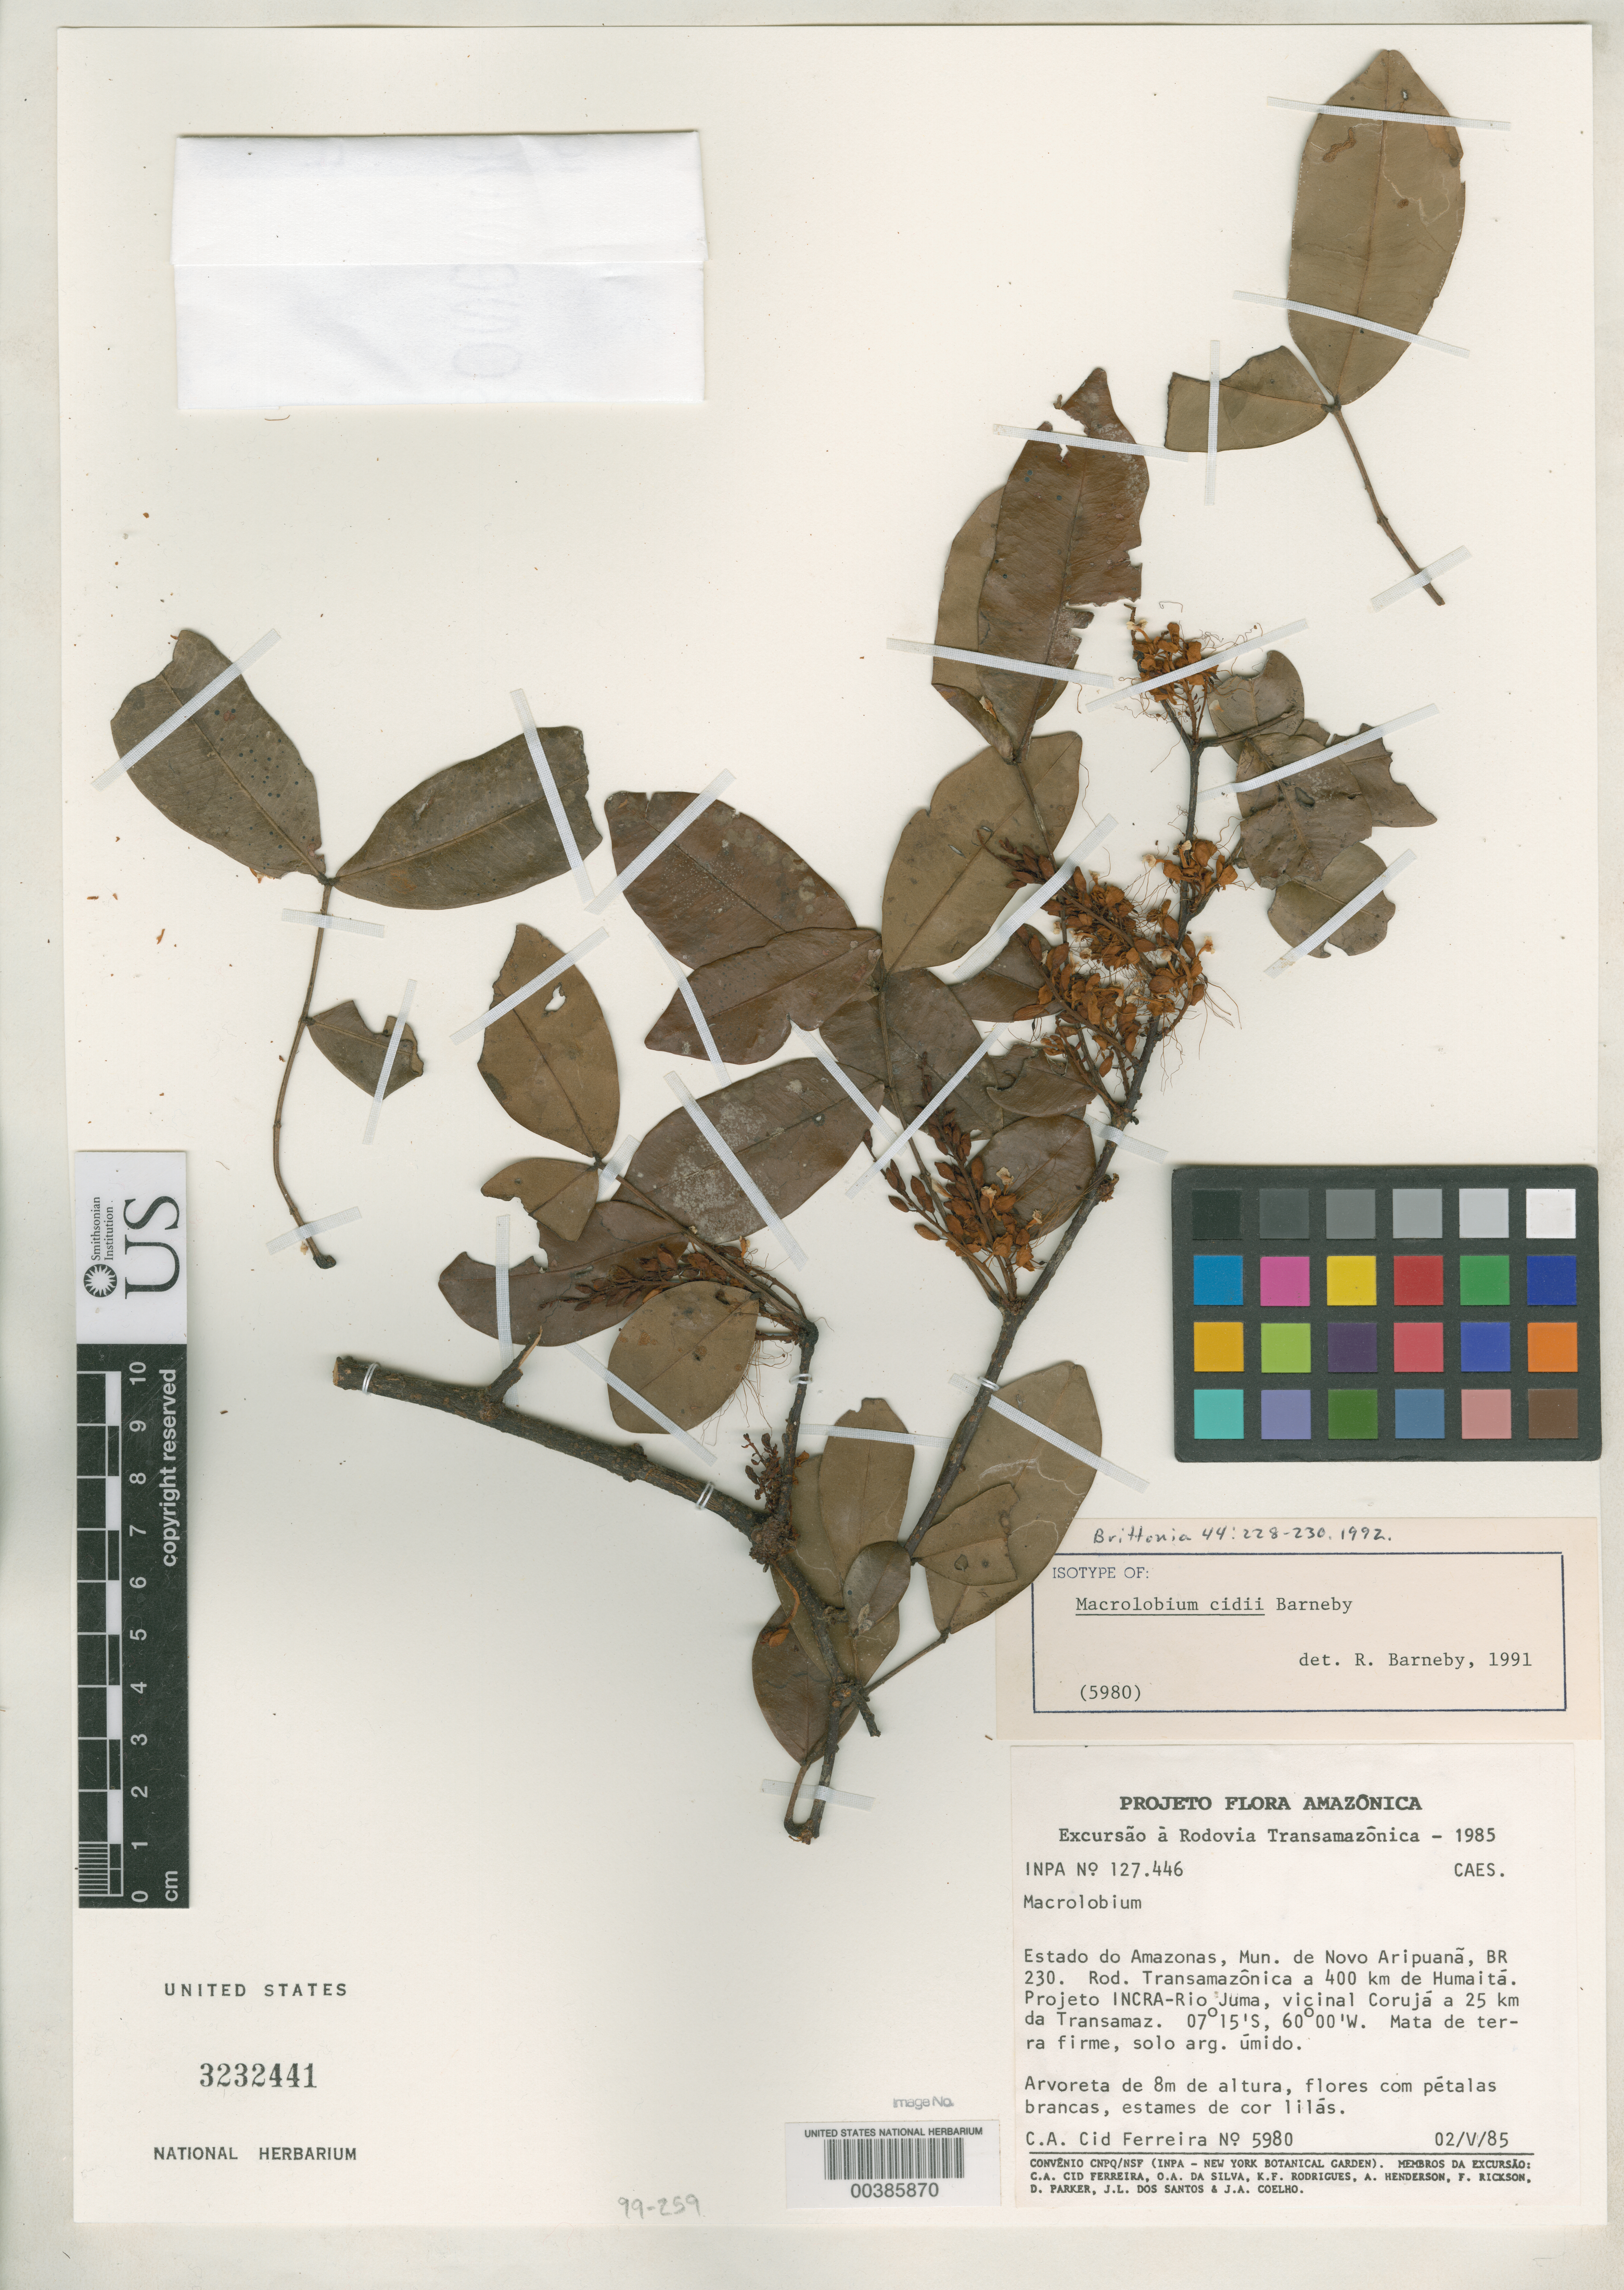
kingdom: Plantae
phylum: Tracheophyta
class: Magnoliopsida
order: Fabales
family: Fabaceae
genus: Macrolobium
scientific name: Macrolobium cidii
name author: Barneby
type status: Isotype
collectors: C. A. Cid Ferreira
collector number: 5980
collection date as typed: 02 May 1985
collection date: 1985-05-02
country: Brazil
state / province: Amazonas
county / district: Novo Aripuanã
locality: Br 230. rod Transamazonica a 400 km de Humaita, projecto Incra-rio juma, vicinal coruja a 25 km da Transamaz.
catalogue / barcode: US 3232441